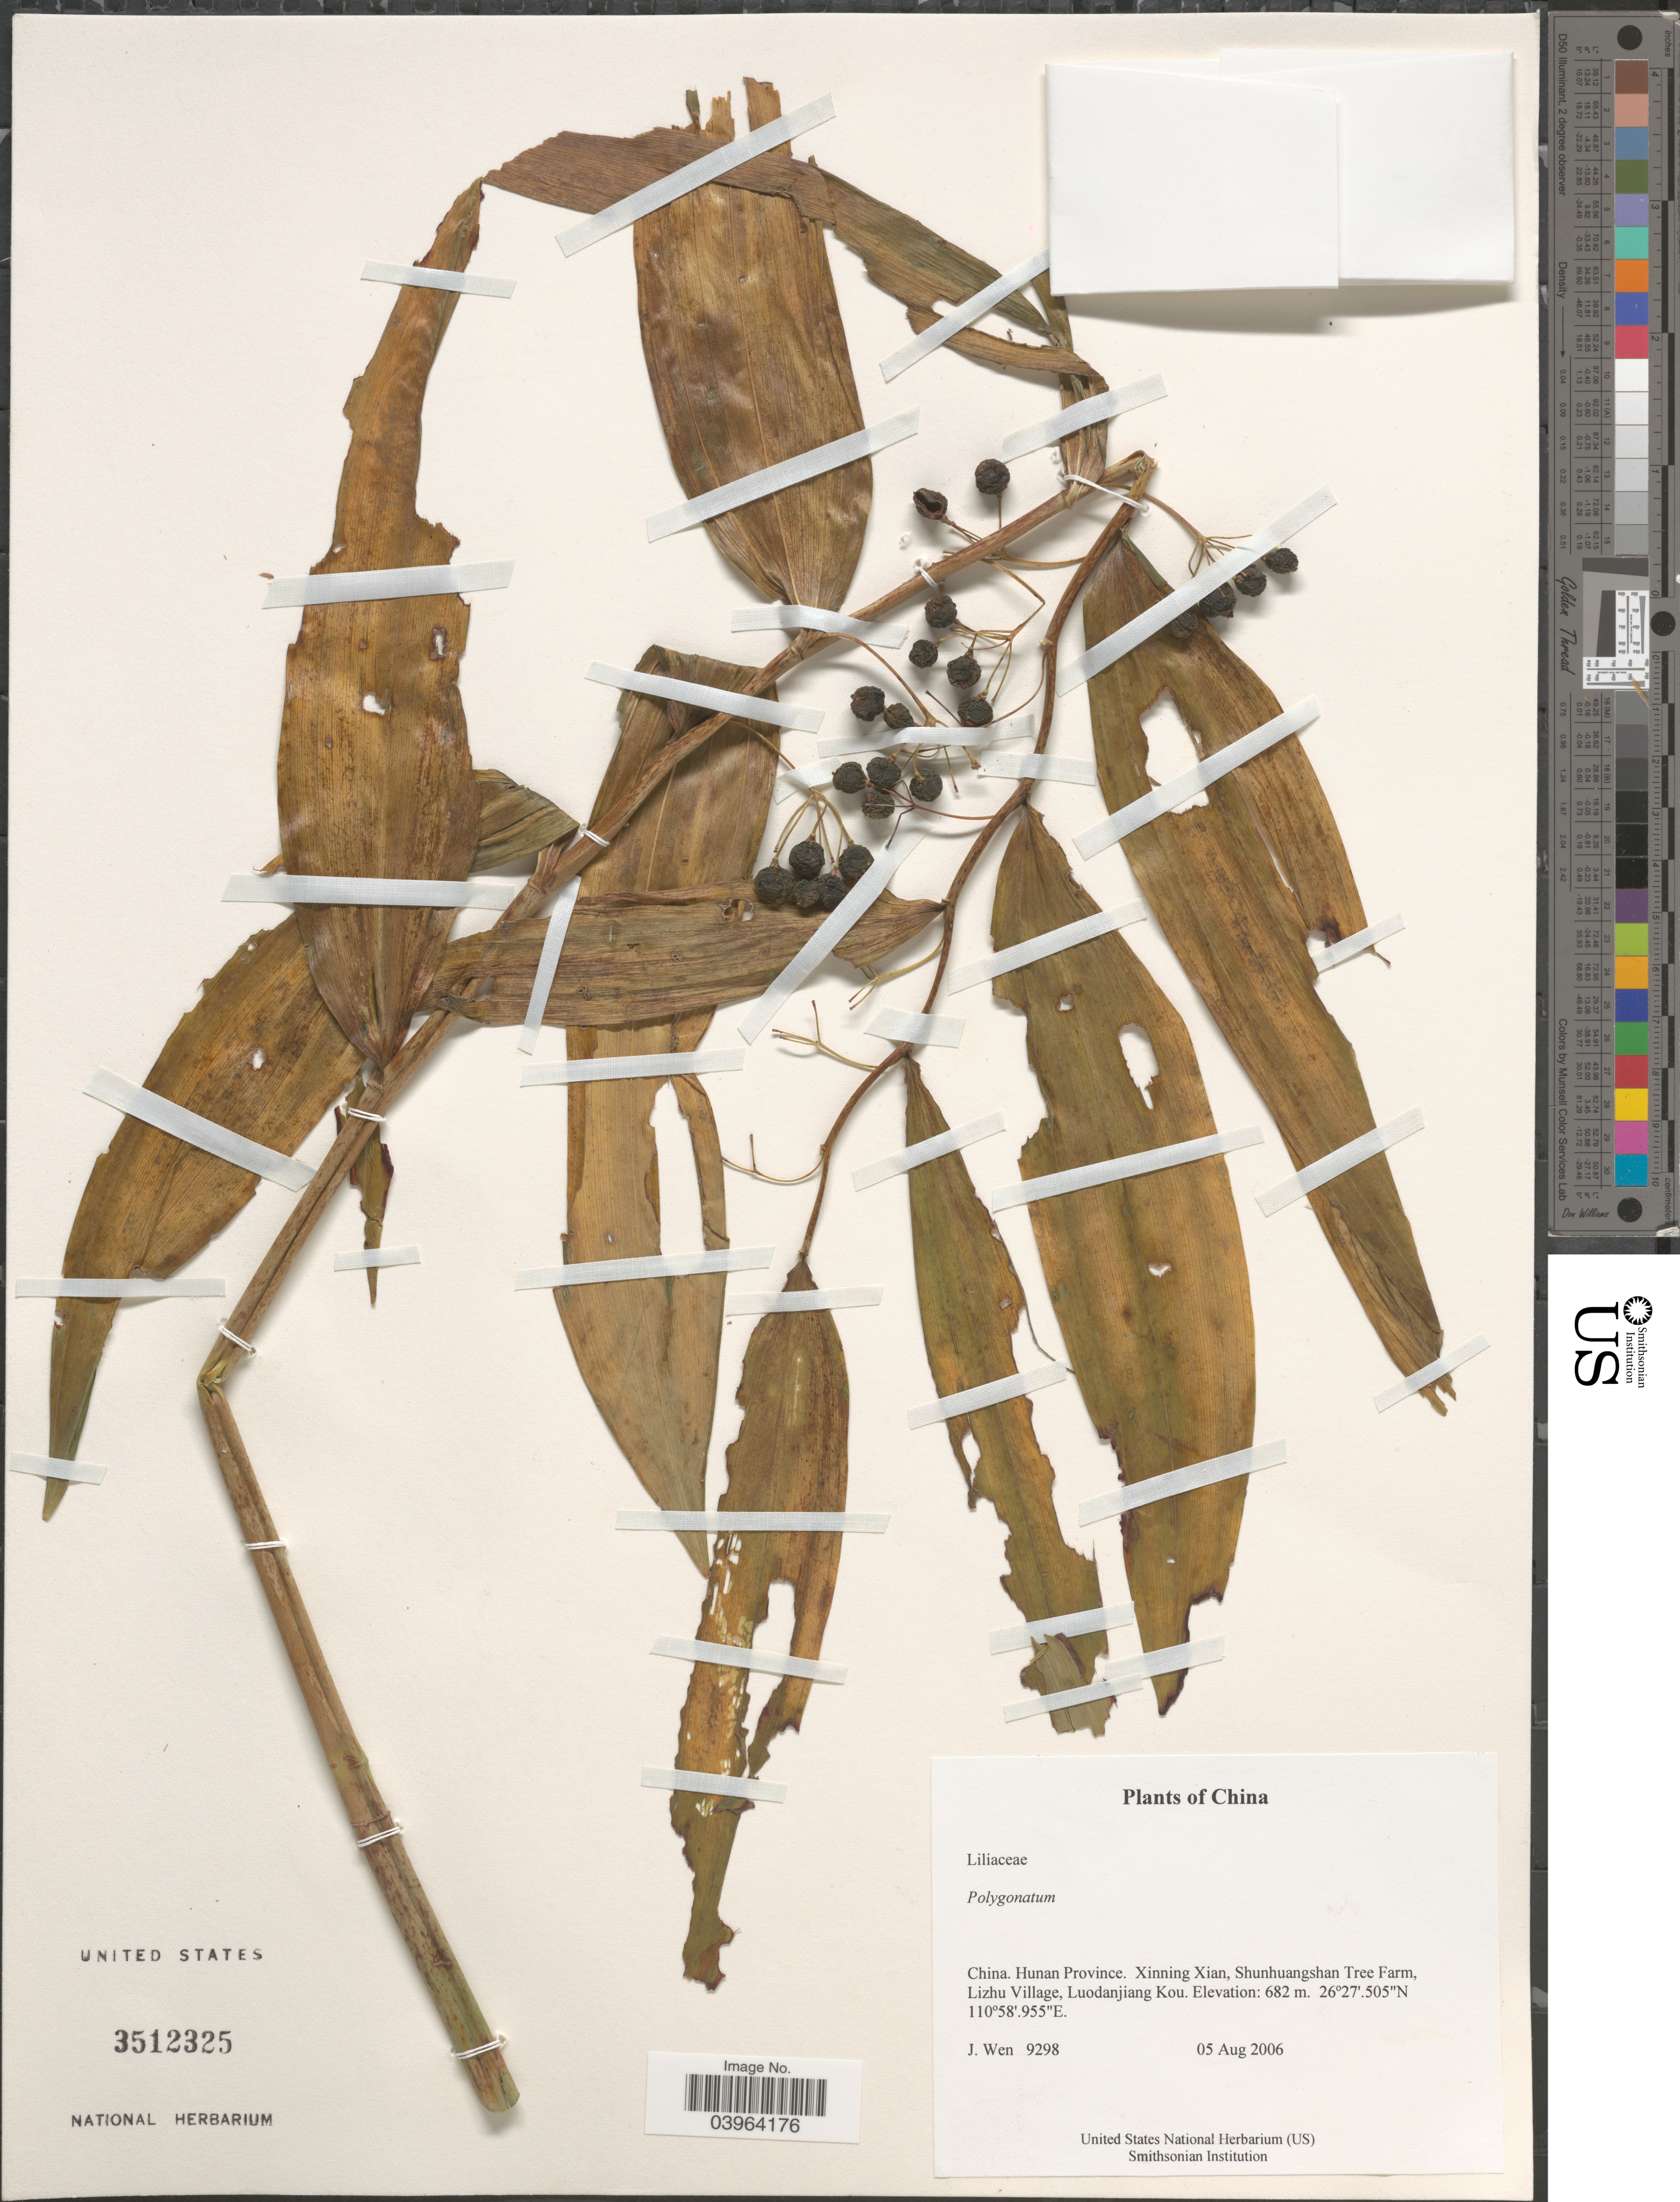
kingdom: Plantae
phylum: Tracheophyta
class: Liliopsida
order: Asparagales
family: Asparagaceae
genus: Polygonatum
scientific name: Polygonatum sp.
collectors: J. Wen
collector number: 9298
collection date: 2006-08-05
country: China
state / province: Hunan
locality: Xinning Xian, Shunhuangshan Tree Farm, Lizhu Village, Luodanjiang Kou.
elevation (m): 682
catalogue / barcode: US 3512325